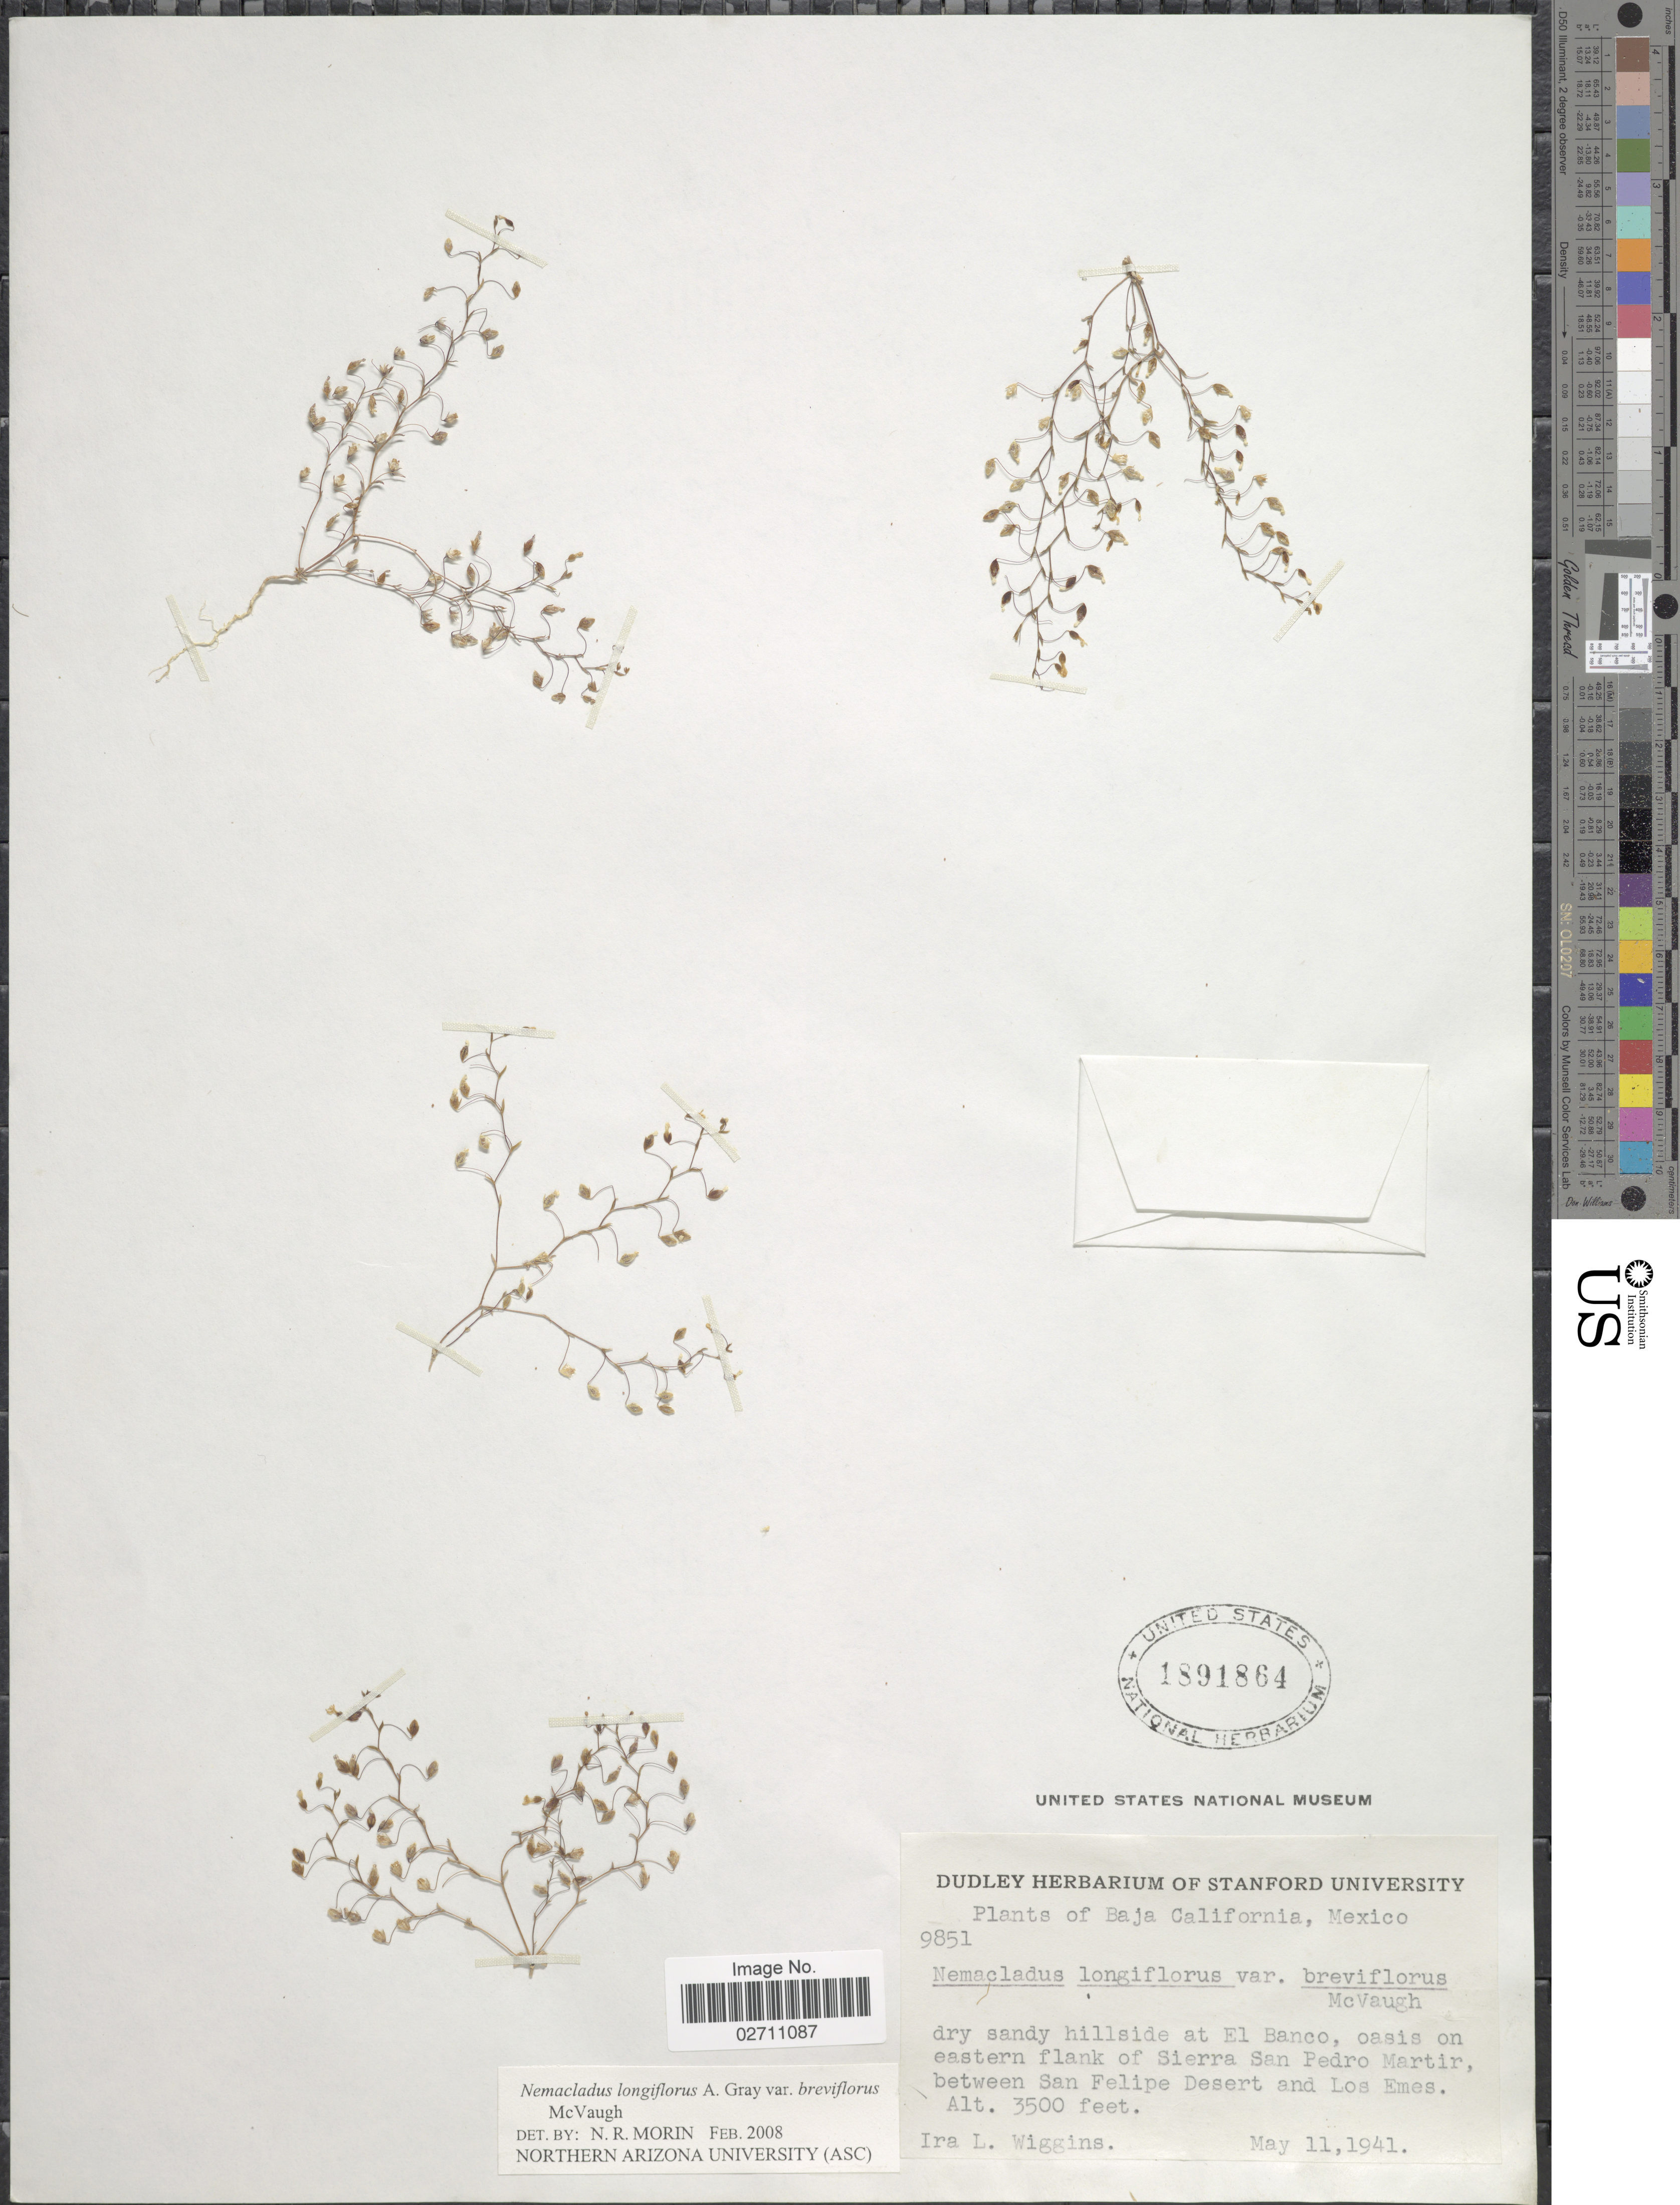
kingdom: Plantae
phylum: Tracheophyta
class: Magnoliopsida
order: Asterales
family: Campanulaceae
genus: Nemacladus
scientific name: Nemacladus longiflorus var. breviflorus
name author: McVaugh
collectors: I. L. Wiggins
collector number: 9851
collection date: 1941-05-11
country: Mexico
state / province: Baja California Norte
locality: Baja California, Mexico, dry sandy hillside at El Banco, oasis on eastern flank of Sierra San Pedro Martir, between San Felipe Desert and Los Emes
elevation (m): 1067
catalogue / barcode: US 1891864